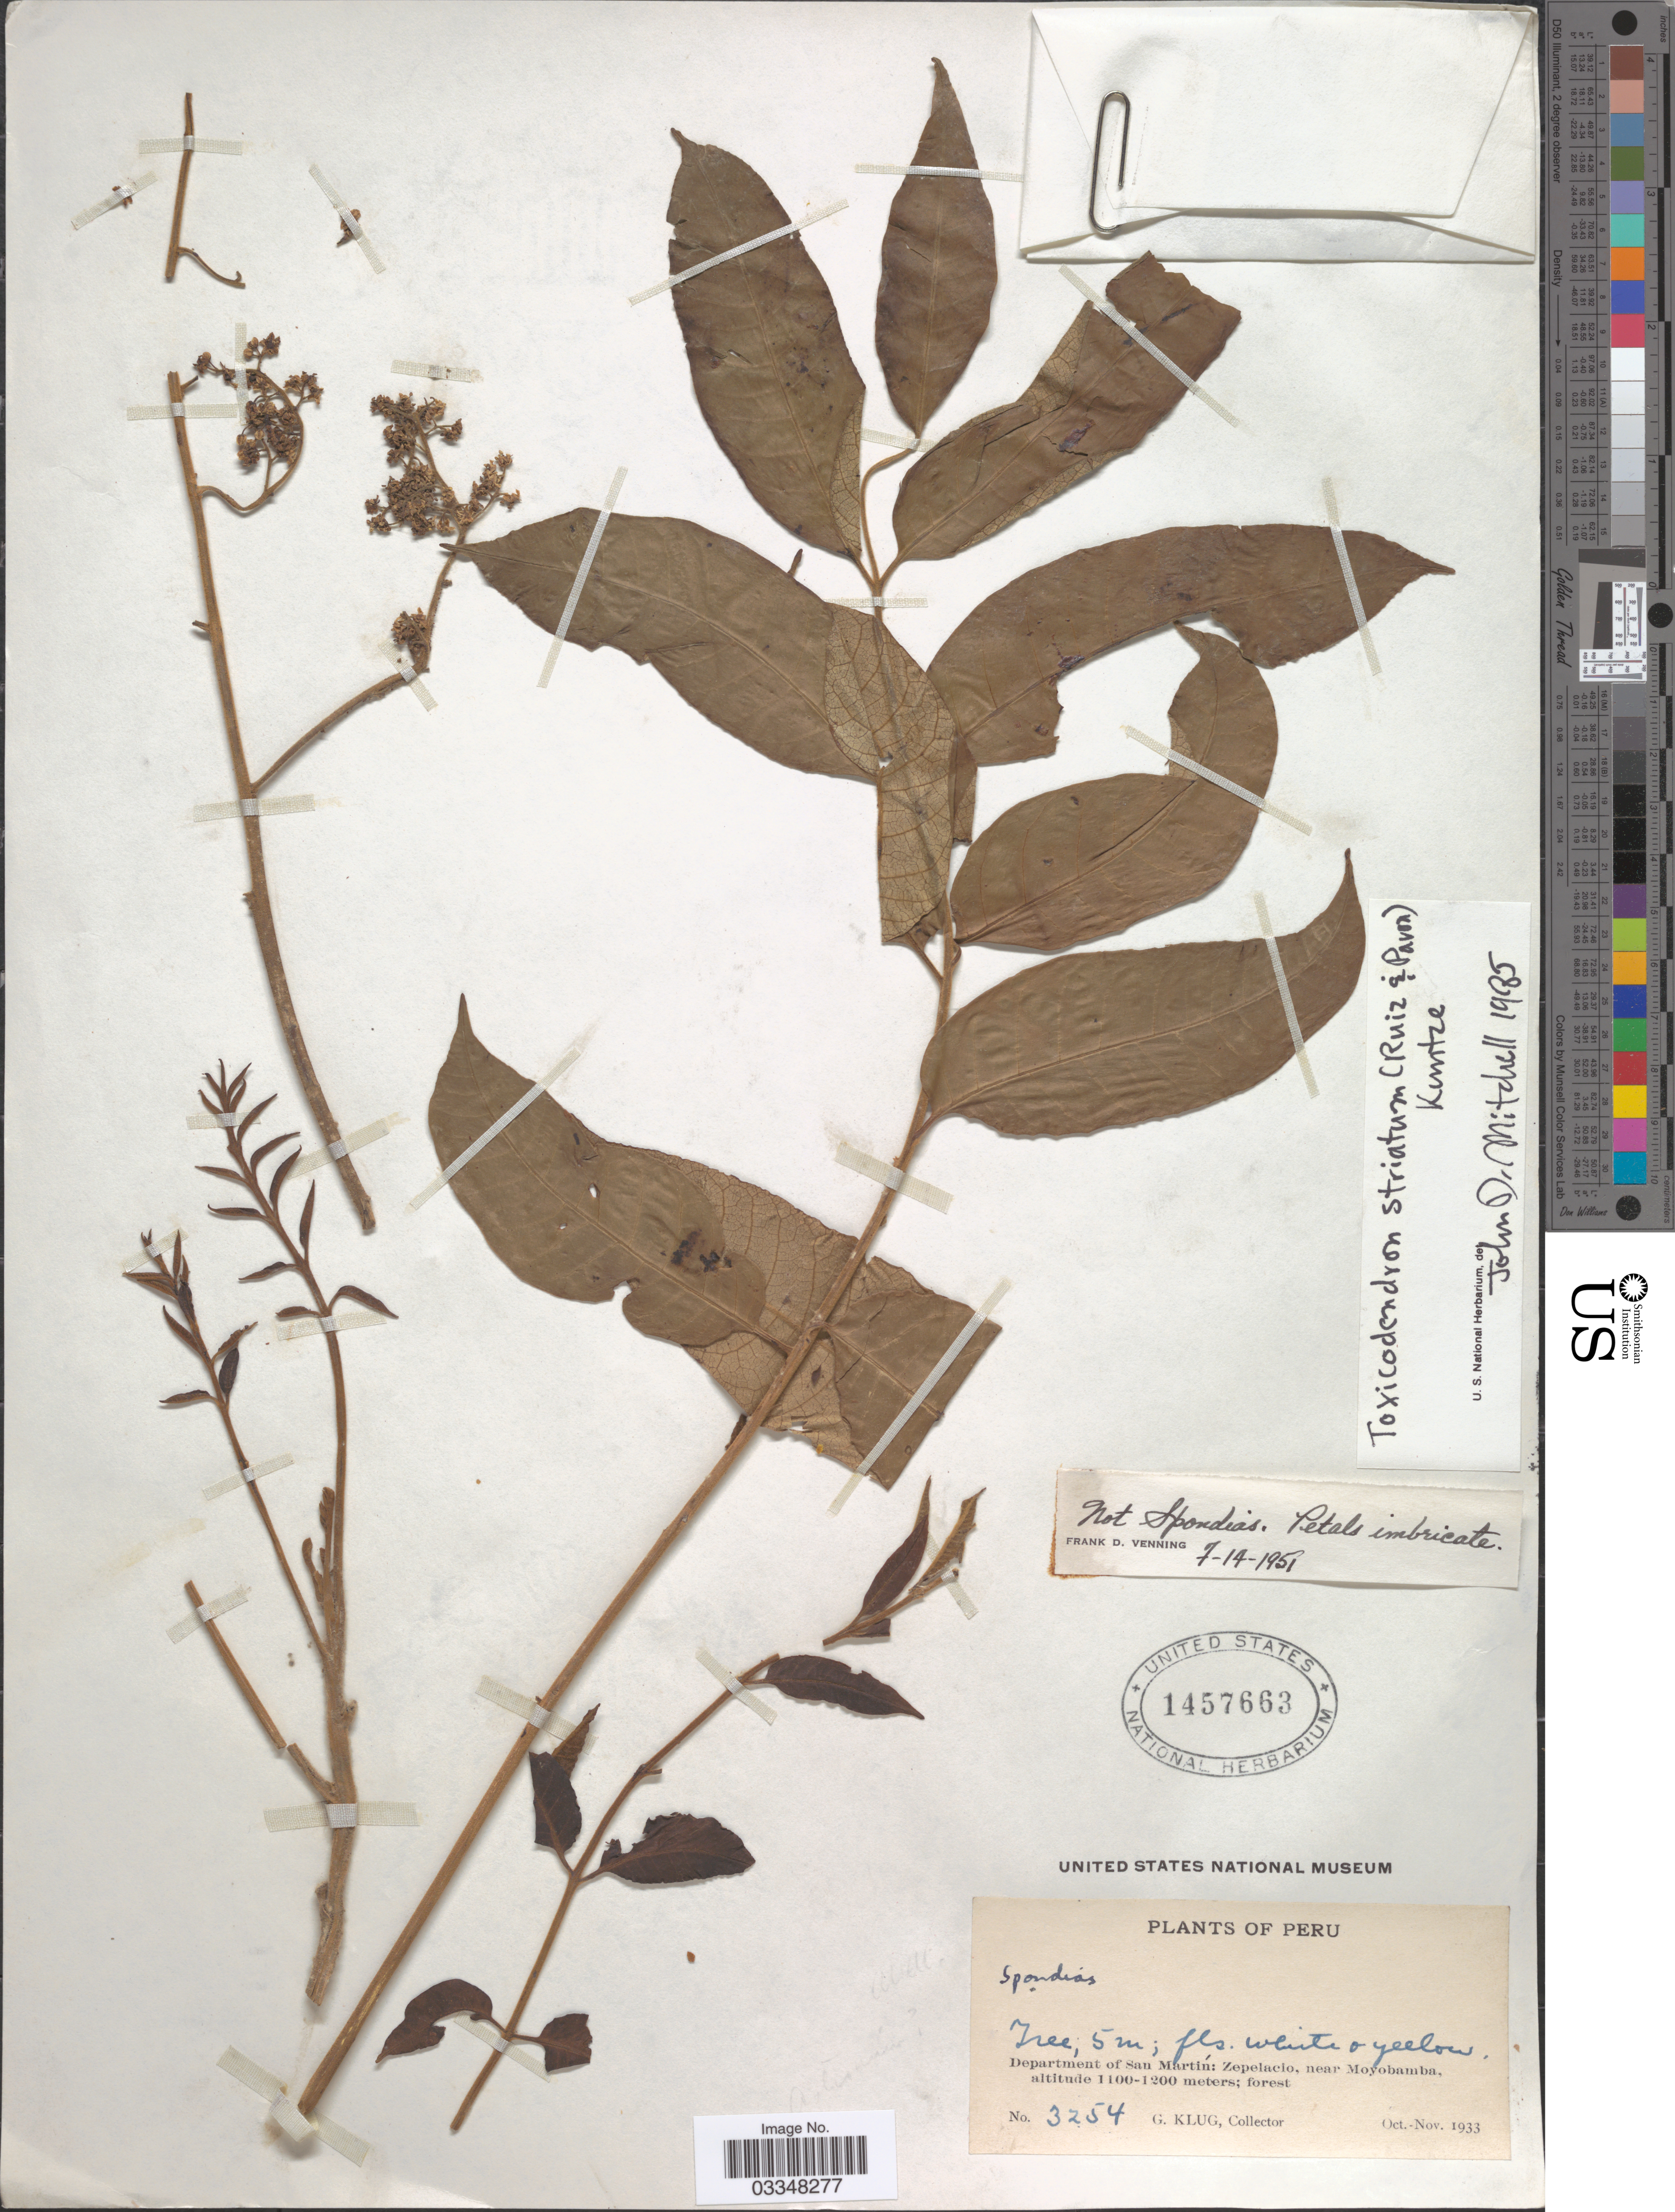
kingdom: Plantae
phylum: Tracheophyta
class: Magnoliopsida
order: Sapindales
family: Anacardiaceae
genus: Toxicodendron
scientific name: Toxicodendron striatum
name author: (Ruiz & Pav.) Kuntze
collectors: G. Klug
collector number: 3254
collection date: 1933-10/1933-11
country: Peru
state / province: San Martín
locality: Department of San Martín: Zepelacio, near Moyobamba.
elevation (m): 1100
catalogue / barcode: US 1457663